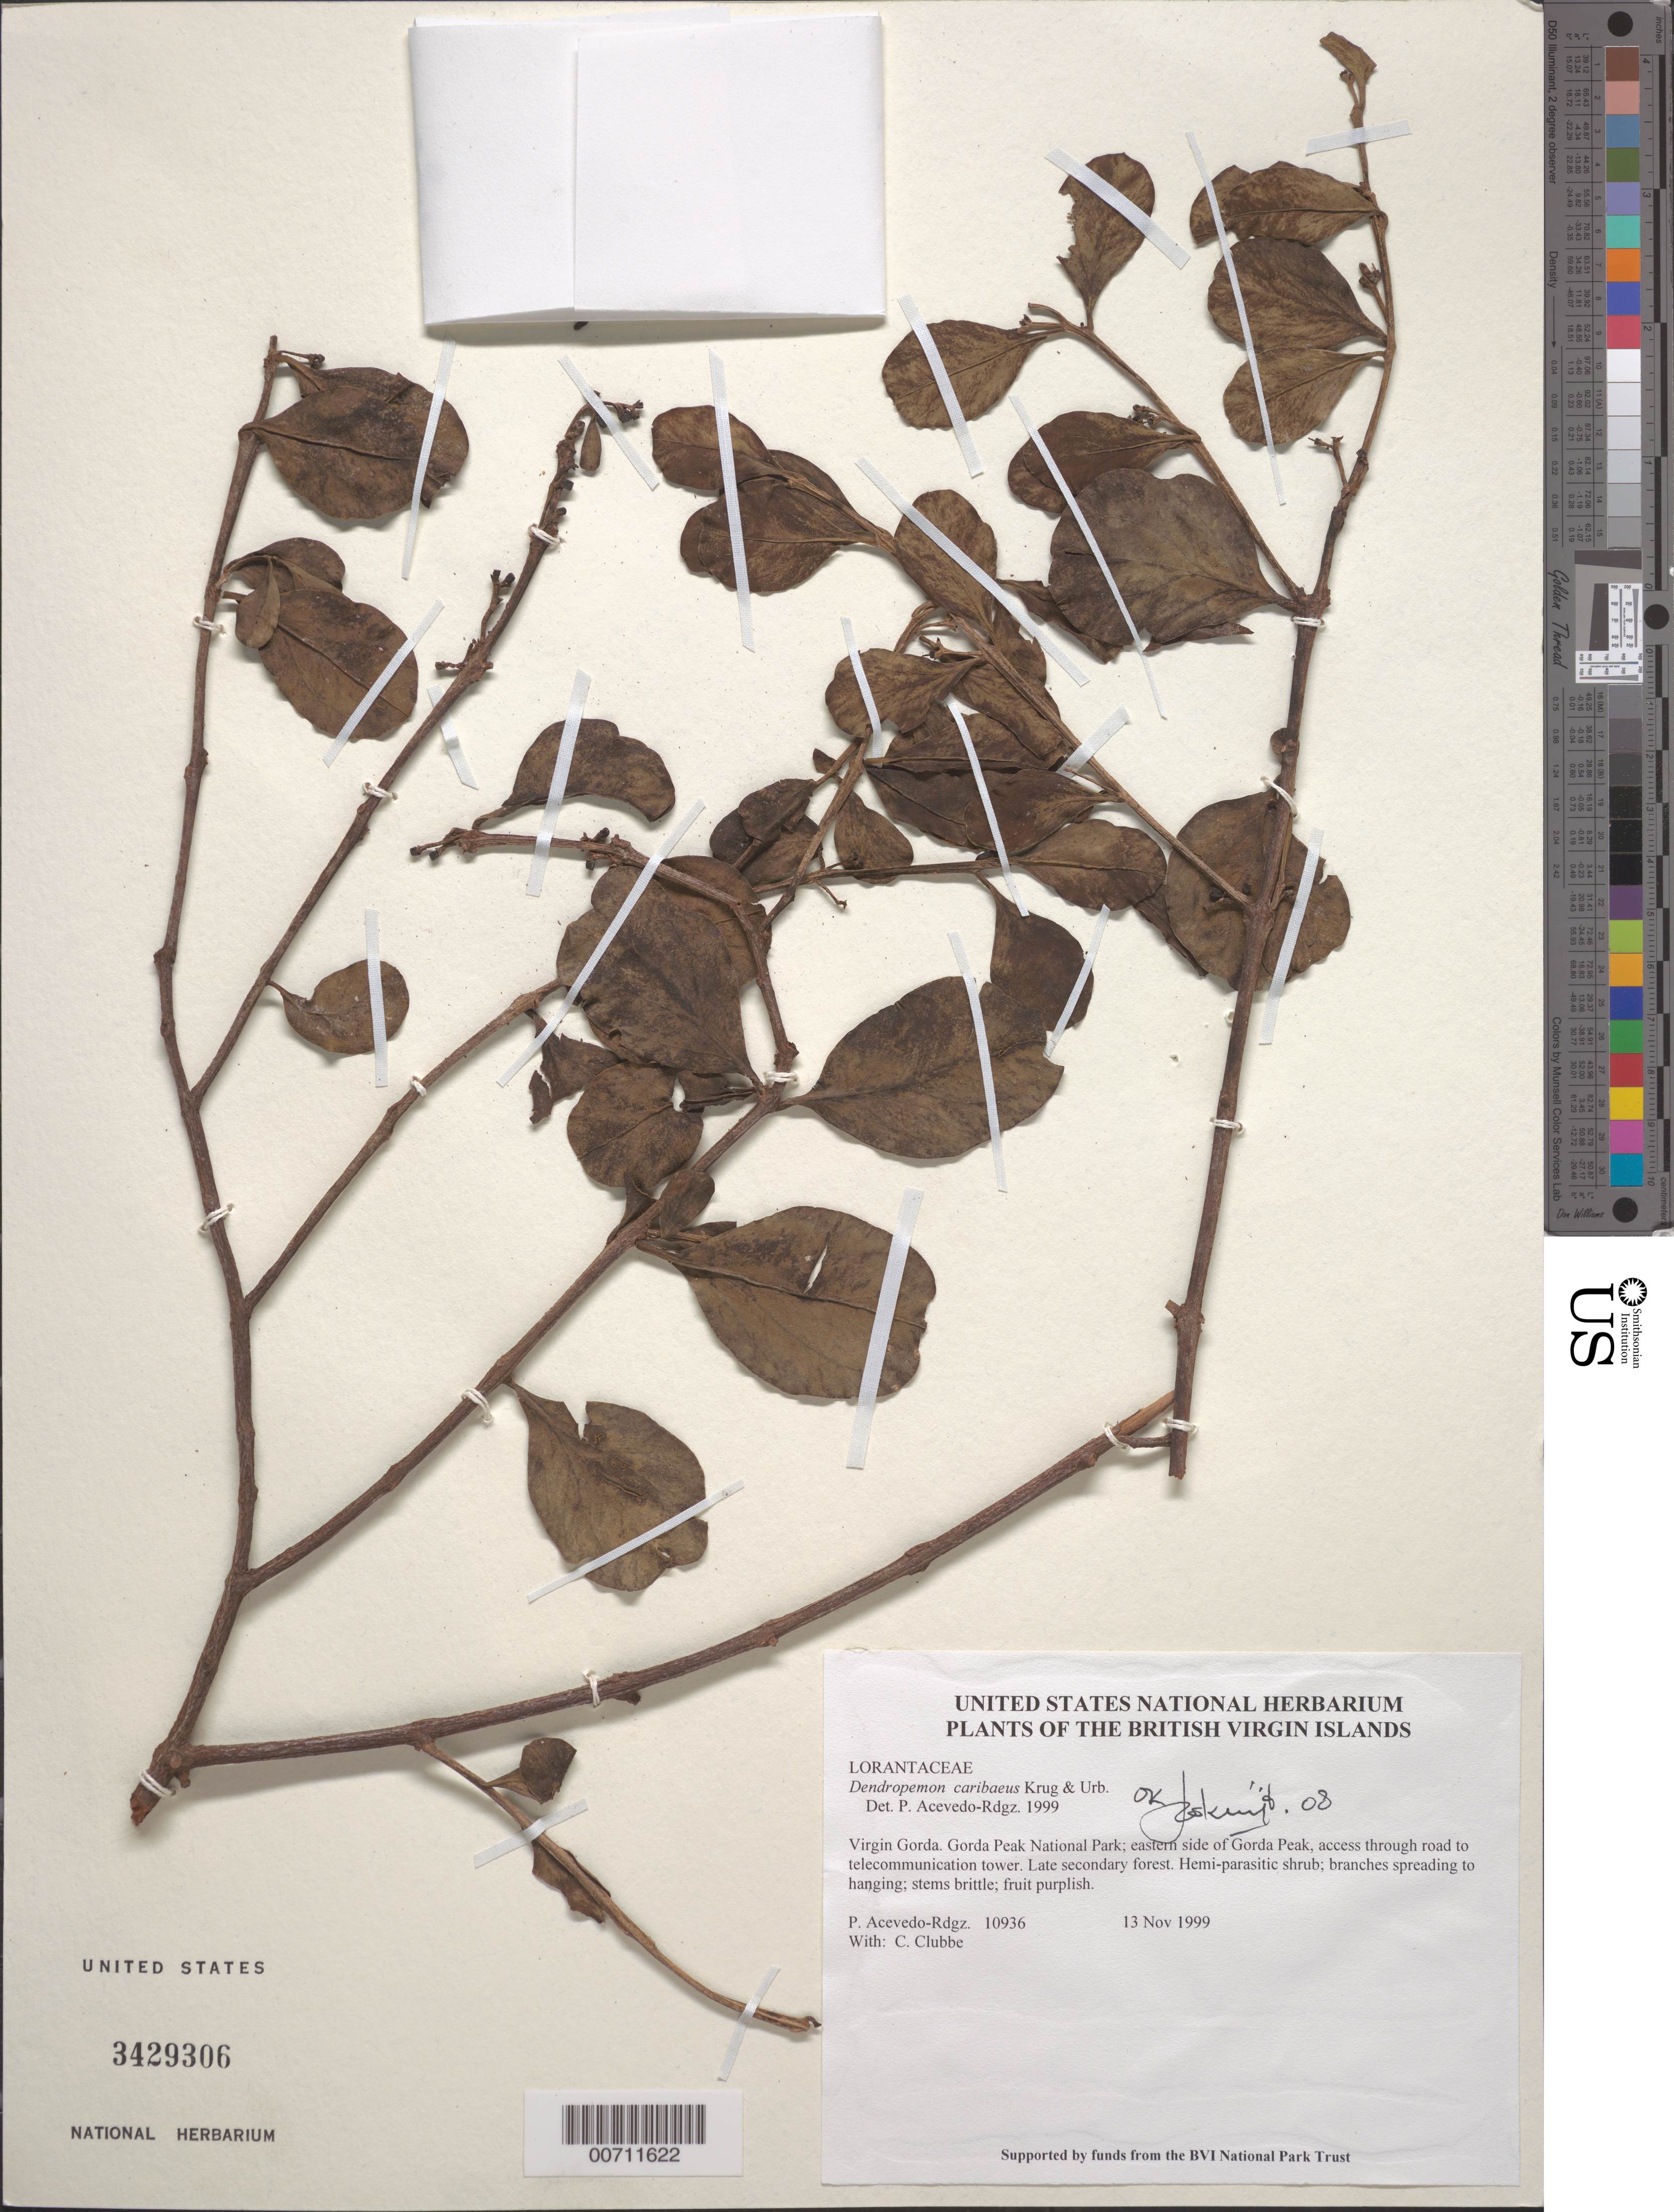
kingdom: Plantae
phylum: Tracheophyta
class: Magnoliopsida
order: Santalales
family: Loranthaceae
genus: Dendropemon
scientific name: Dendropemon caribaeus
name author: Krug & Urb.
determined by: Acevedo-Rodríguez, P., (BOT), Smithsonian Institution - National Museum of Natural History (UNITED STATES)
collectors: P. Acevedo-Rodr., C. Clubbe, M. Gillman & C. Hankamer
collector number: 10936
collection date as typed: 13 Nov 1999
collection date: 1999-11-13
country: British Virgin Islands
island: Virgin Gorda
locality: Gorda Peak National Park; eastern side of Gorda Peak, access through road to telecommunication tower.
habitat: Late secondary forest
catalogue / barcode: US 3429306